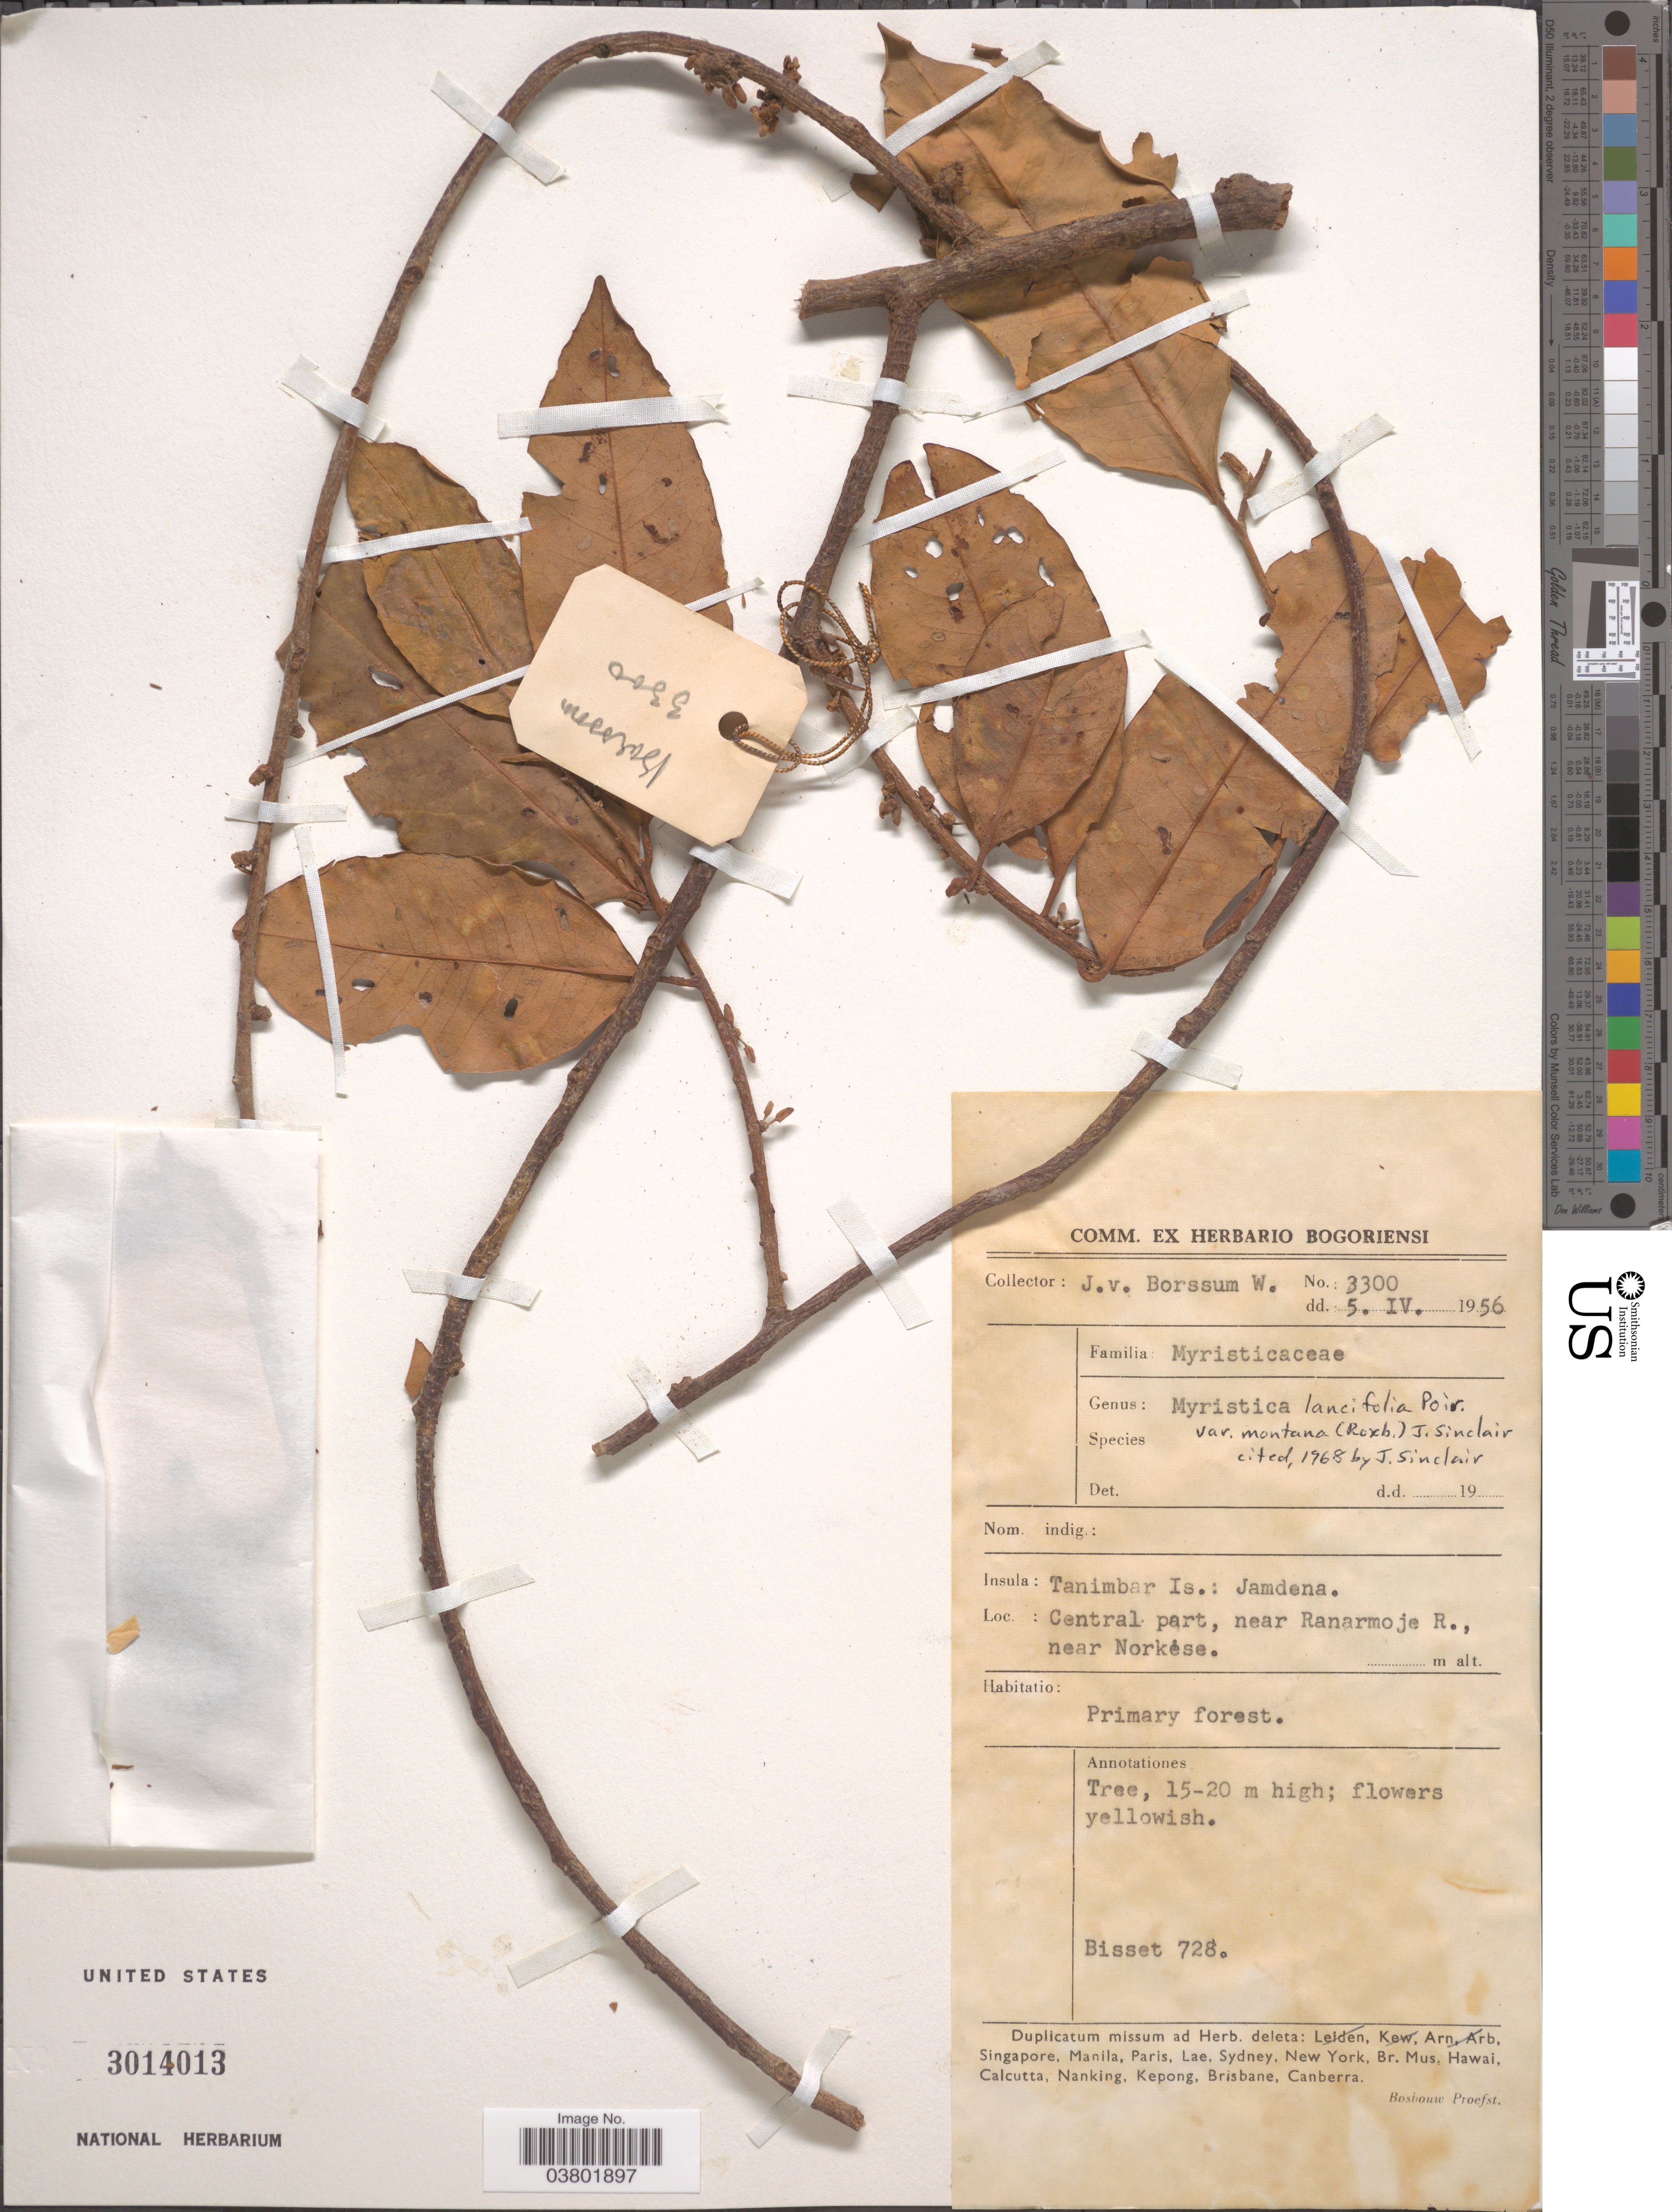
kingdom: Plantae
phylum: Tracheophyta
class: Magnoliopsida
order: Magnoliales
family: Myristicaceae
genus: Myristica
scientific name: Myristica lancifolia var. montana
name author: (Roxb.) J. Sinclair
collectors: J. Borssum Waalkes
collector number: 3300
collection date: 1956-04-05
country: Indonesia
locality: Insula: Tanimbar Is.: Jamdena. Central part, near Ranarmoje R., near Norkése.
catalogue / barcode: US 3014013